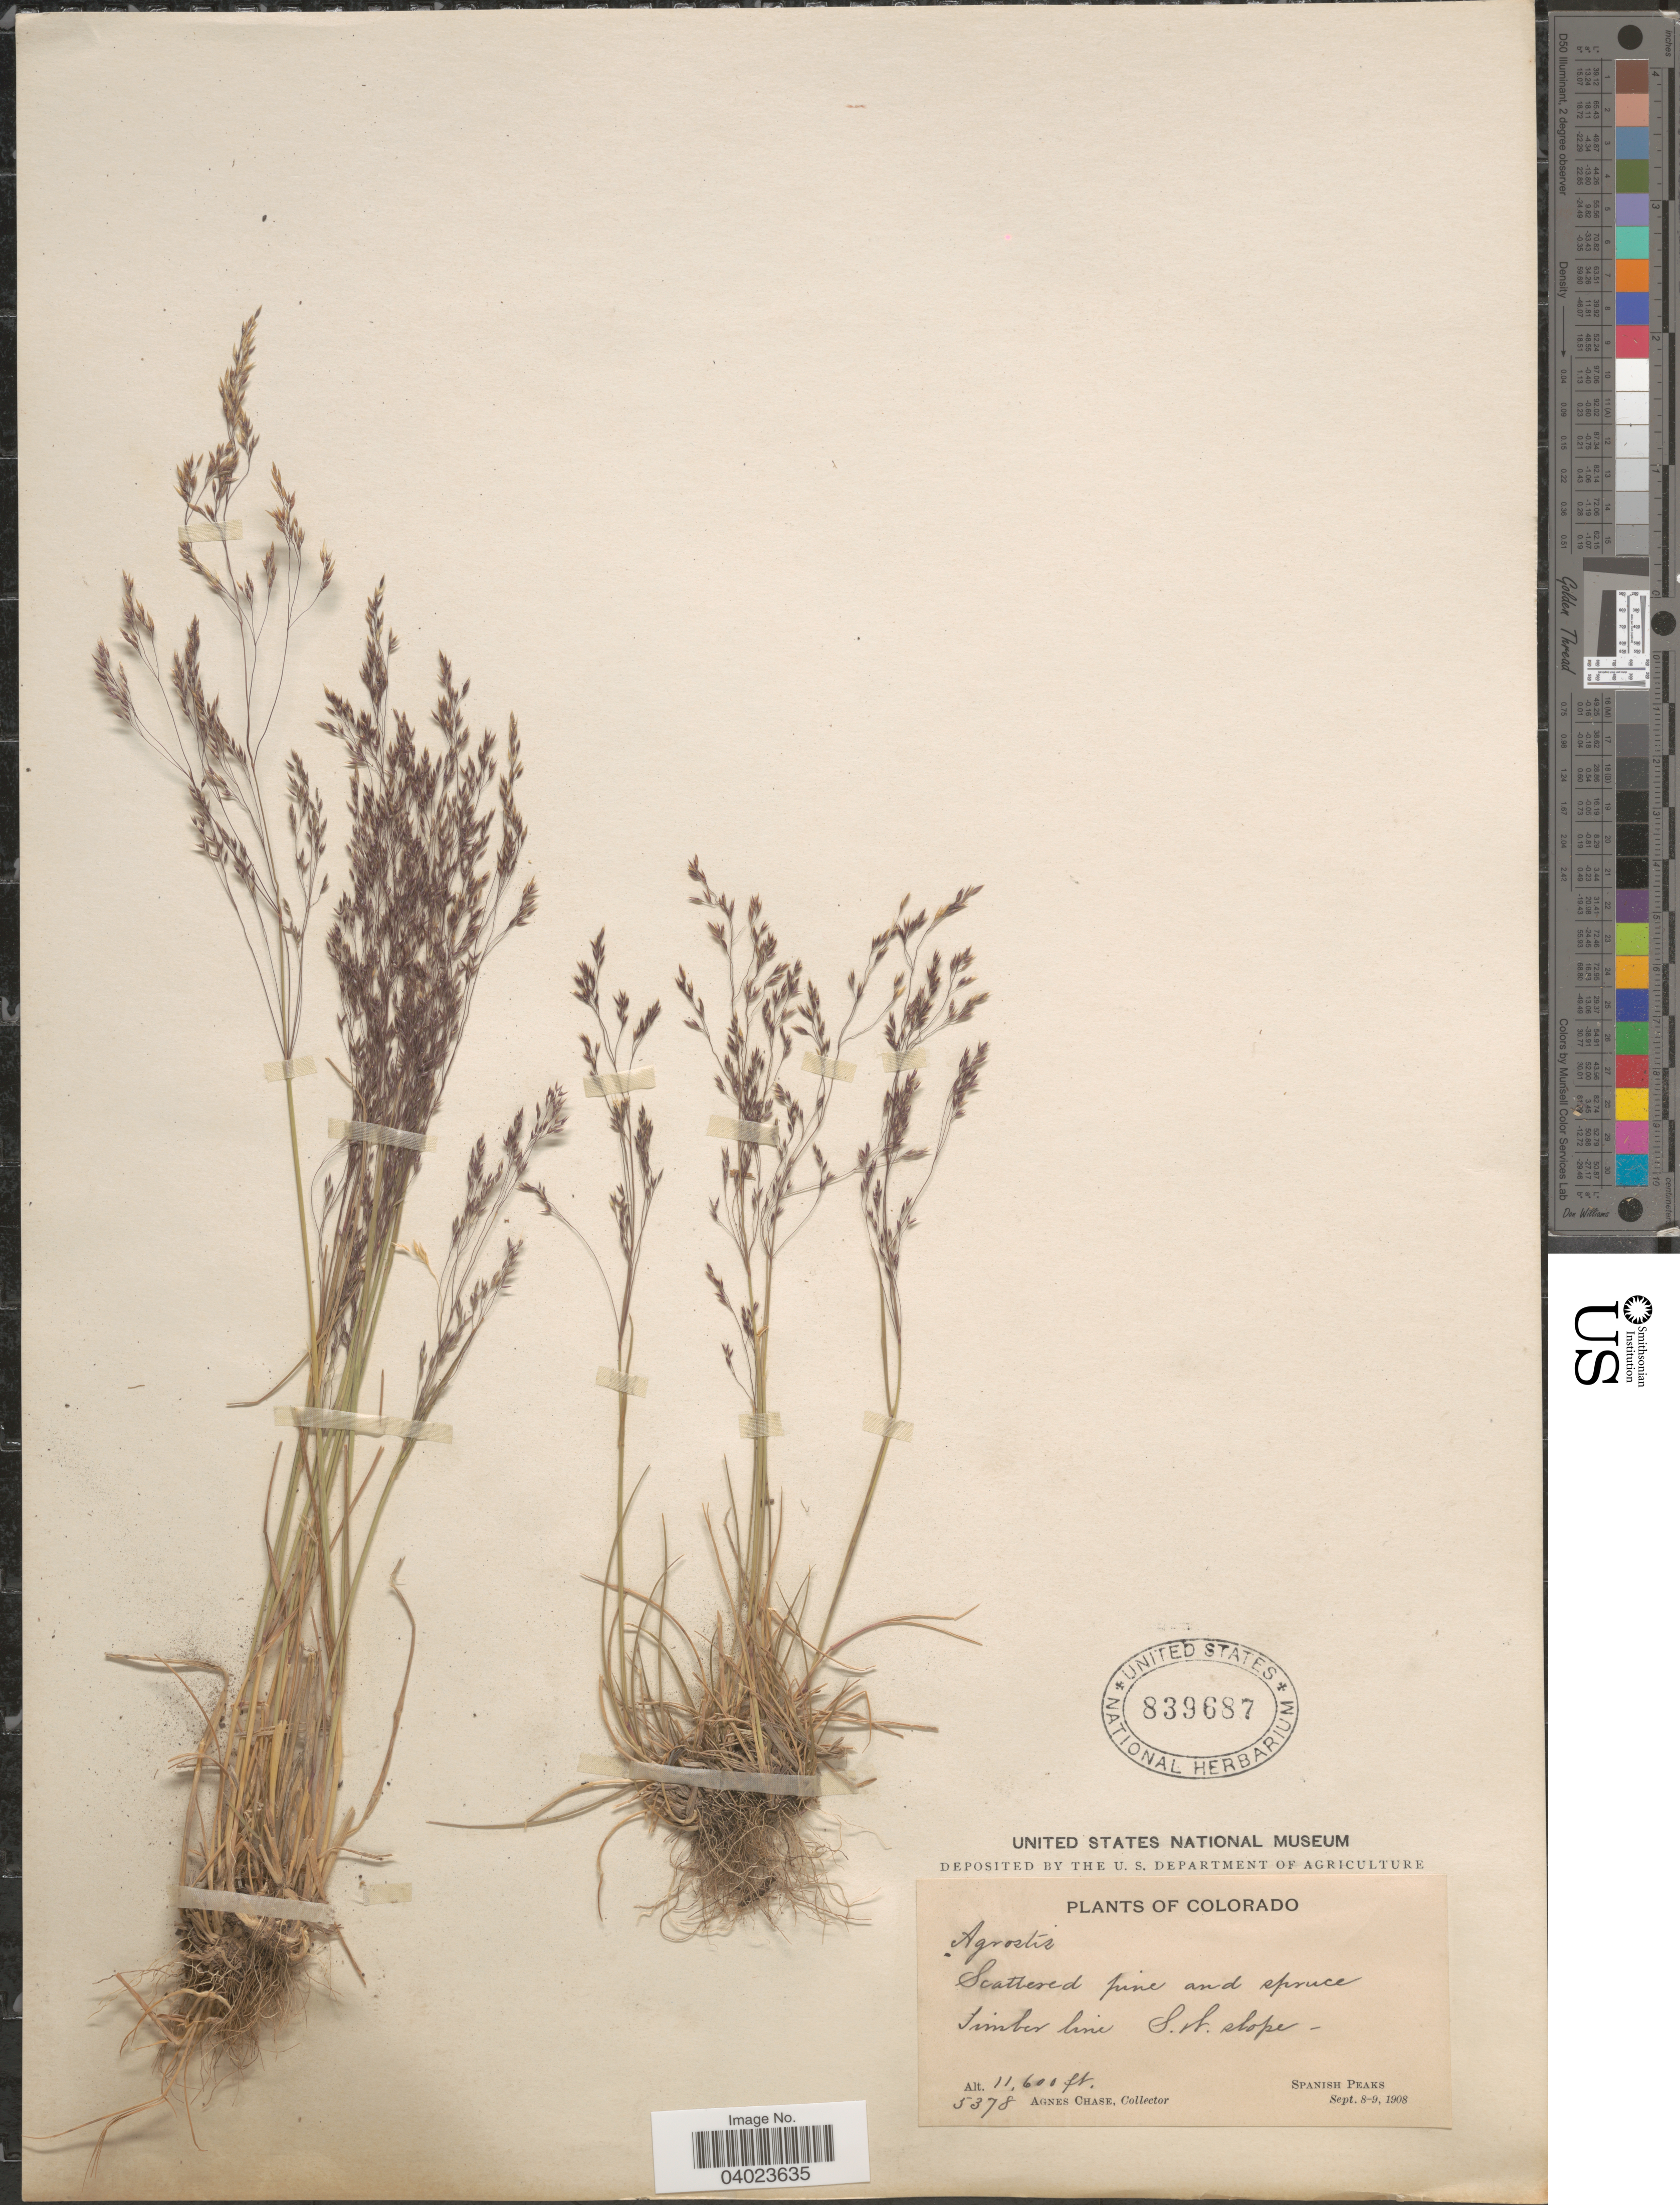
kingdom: Plantae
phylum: Tracheophyta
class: Liliopsida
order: Poales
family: Poaceae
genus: Agrostis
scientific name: Agrostis sp.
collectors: A. Chase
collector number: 5378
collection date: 1908-09-08/1908-09-09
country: United States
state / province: Colorado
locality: S.W. slope. Spanish Peaks.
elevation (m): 3536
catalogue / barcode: US 839687